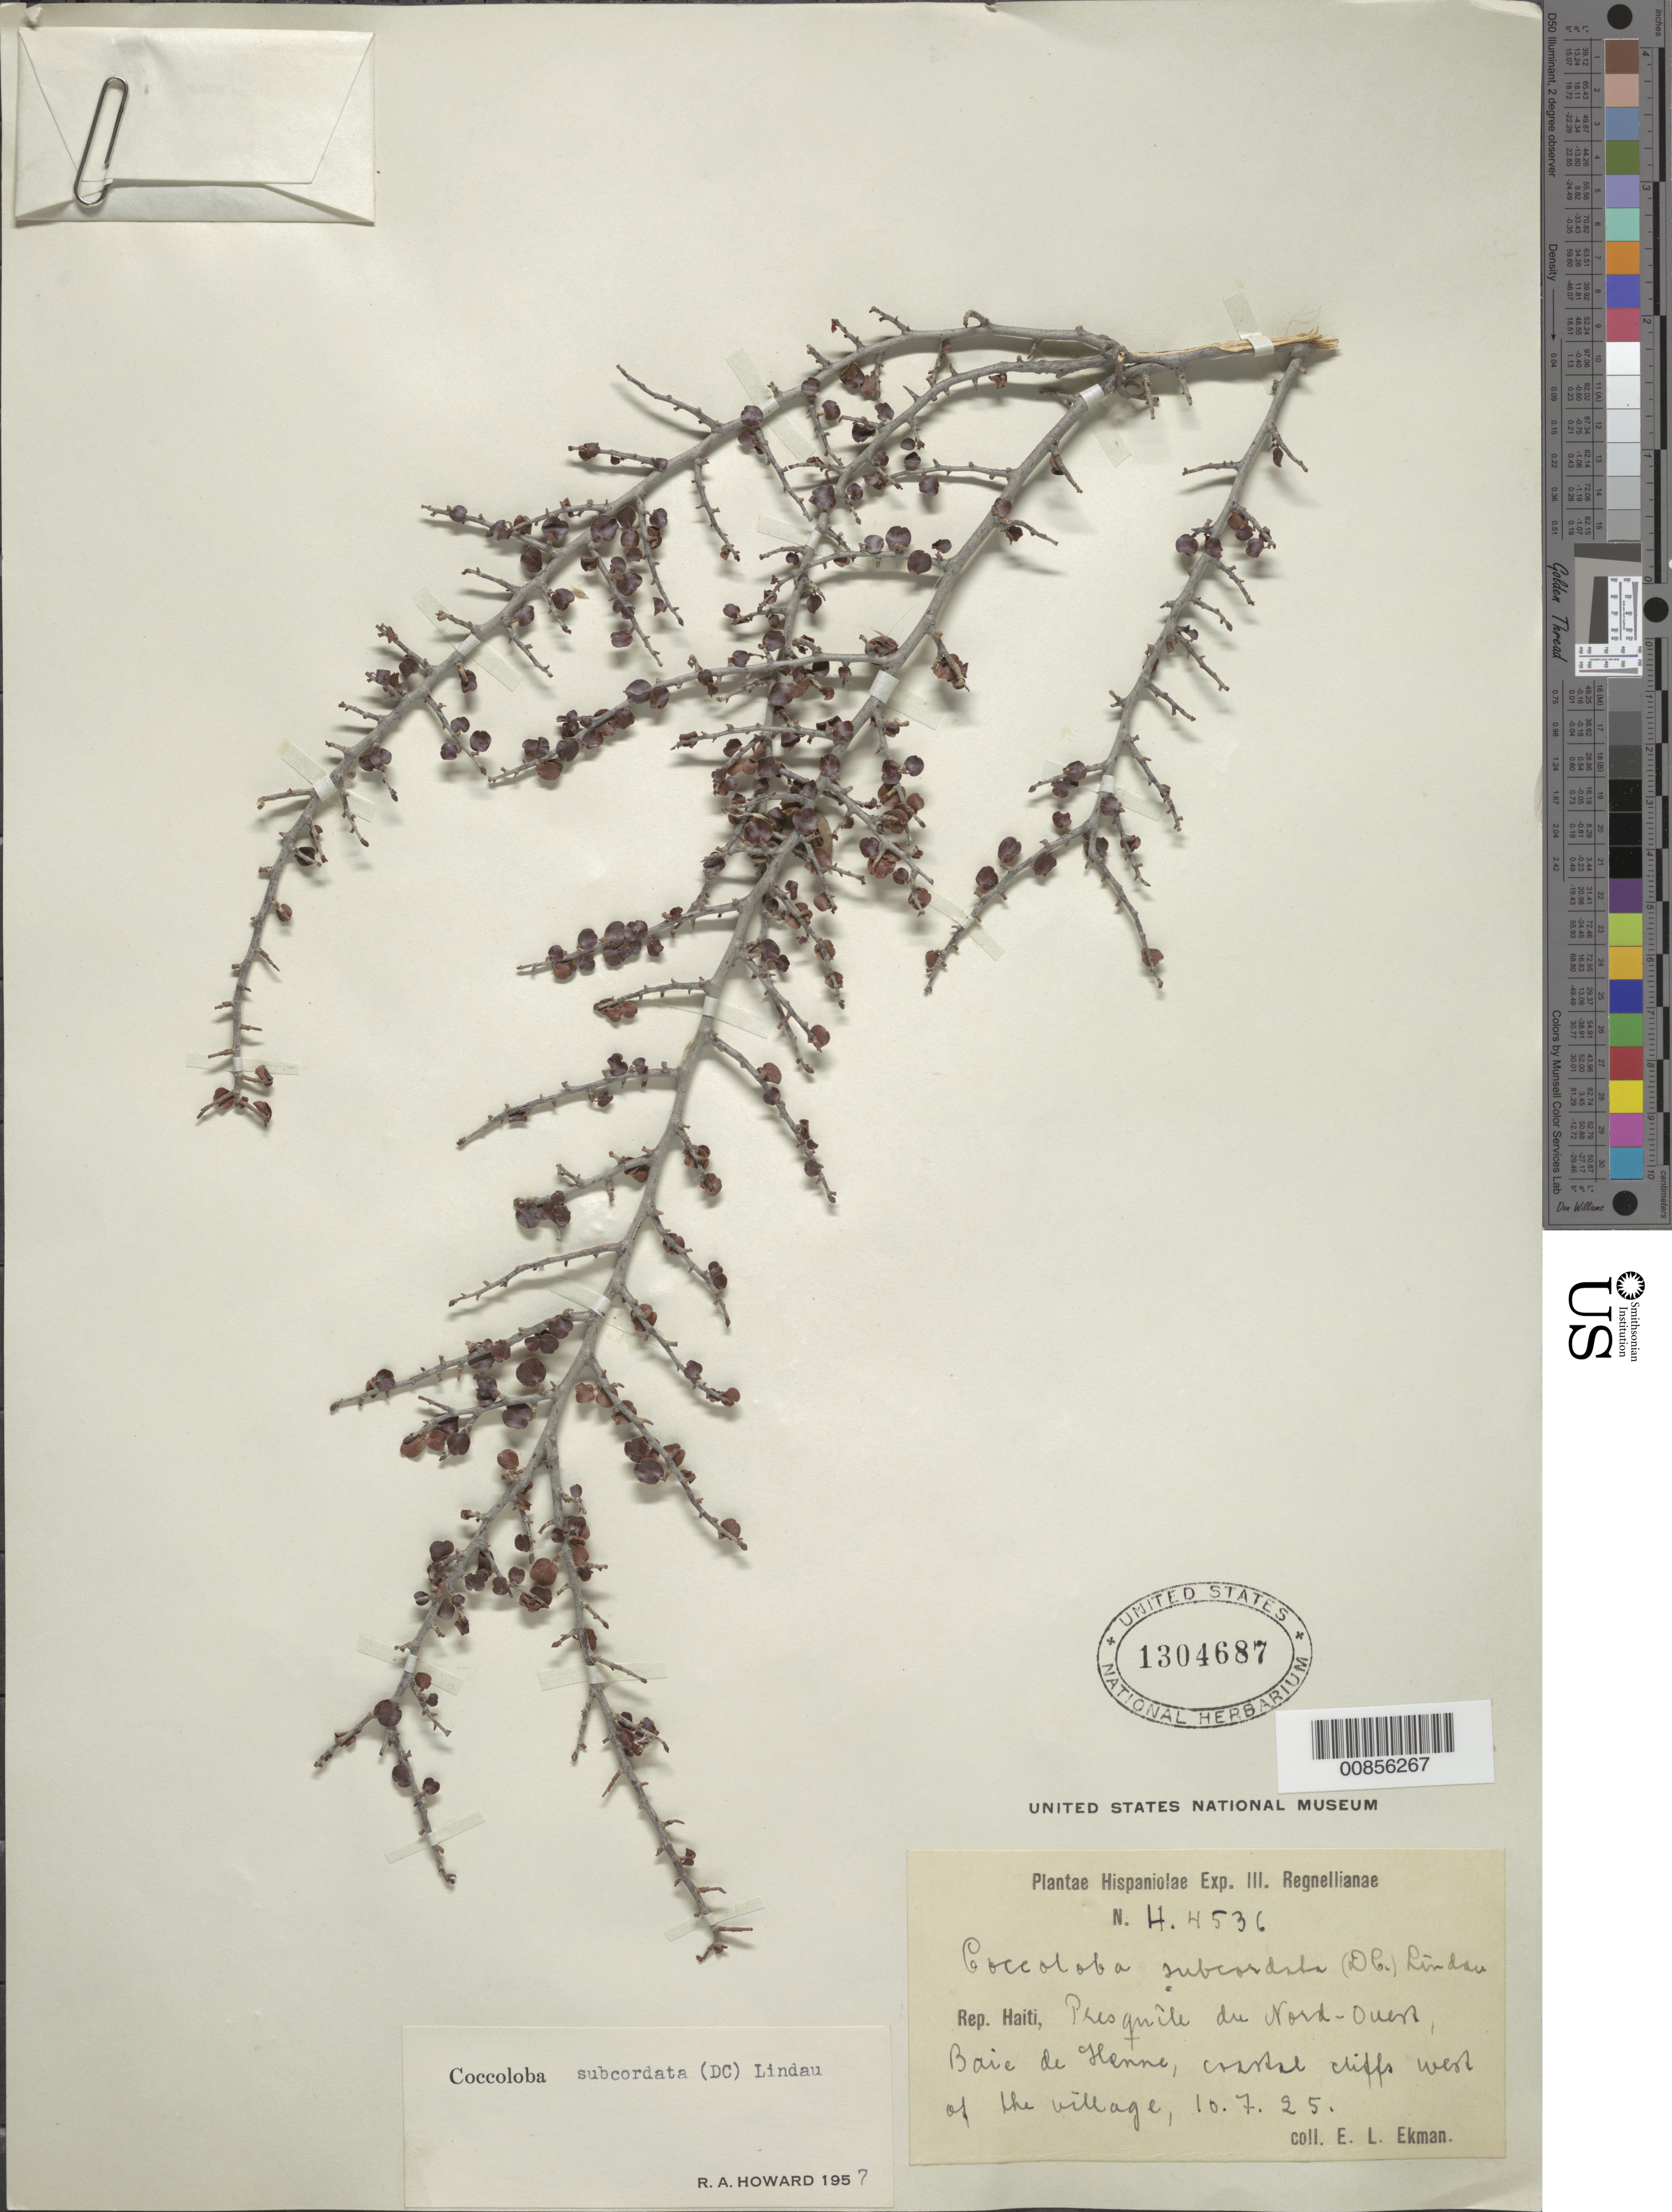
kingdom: Plantae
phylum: Tracheophyta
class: Magnoliopsida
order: Caryophyllales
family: Polygonaceae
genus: Coccoloba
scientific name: Coccoloba subcordata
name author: (DC.) Lindau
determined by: Howard, R. A.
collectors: E. L. Ekman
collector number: H 4536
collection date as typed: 10 Jul 1925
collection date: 1925-07-10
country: Haiti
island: Hispaniola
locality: Presqu'île du Nord-Ouest, Baie de Henne, coastal cliffs west of the village.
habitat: Coastal cliffs.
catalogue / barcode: US 1304687